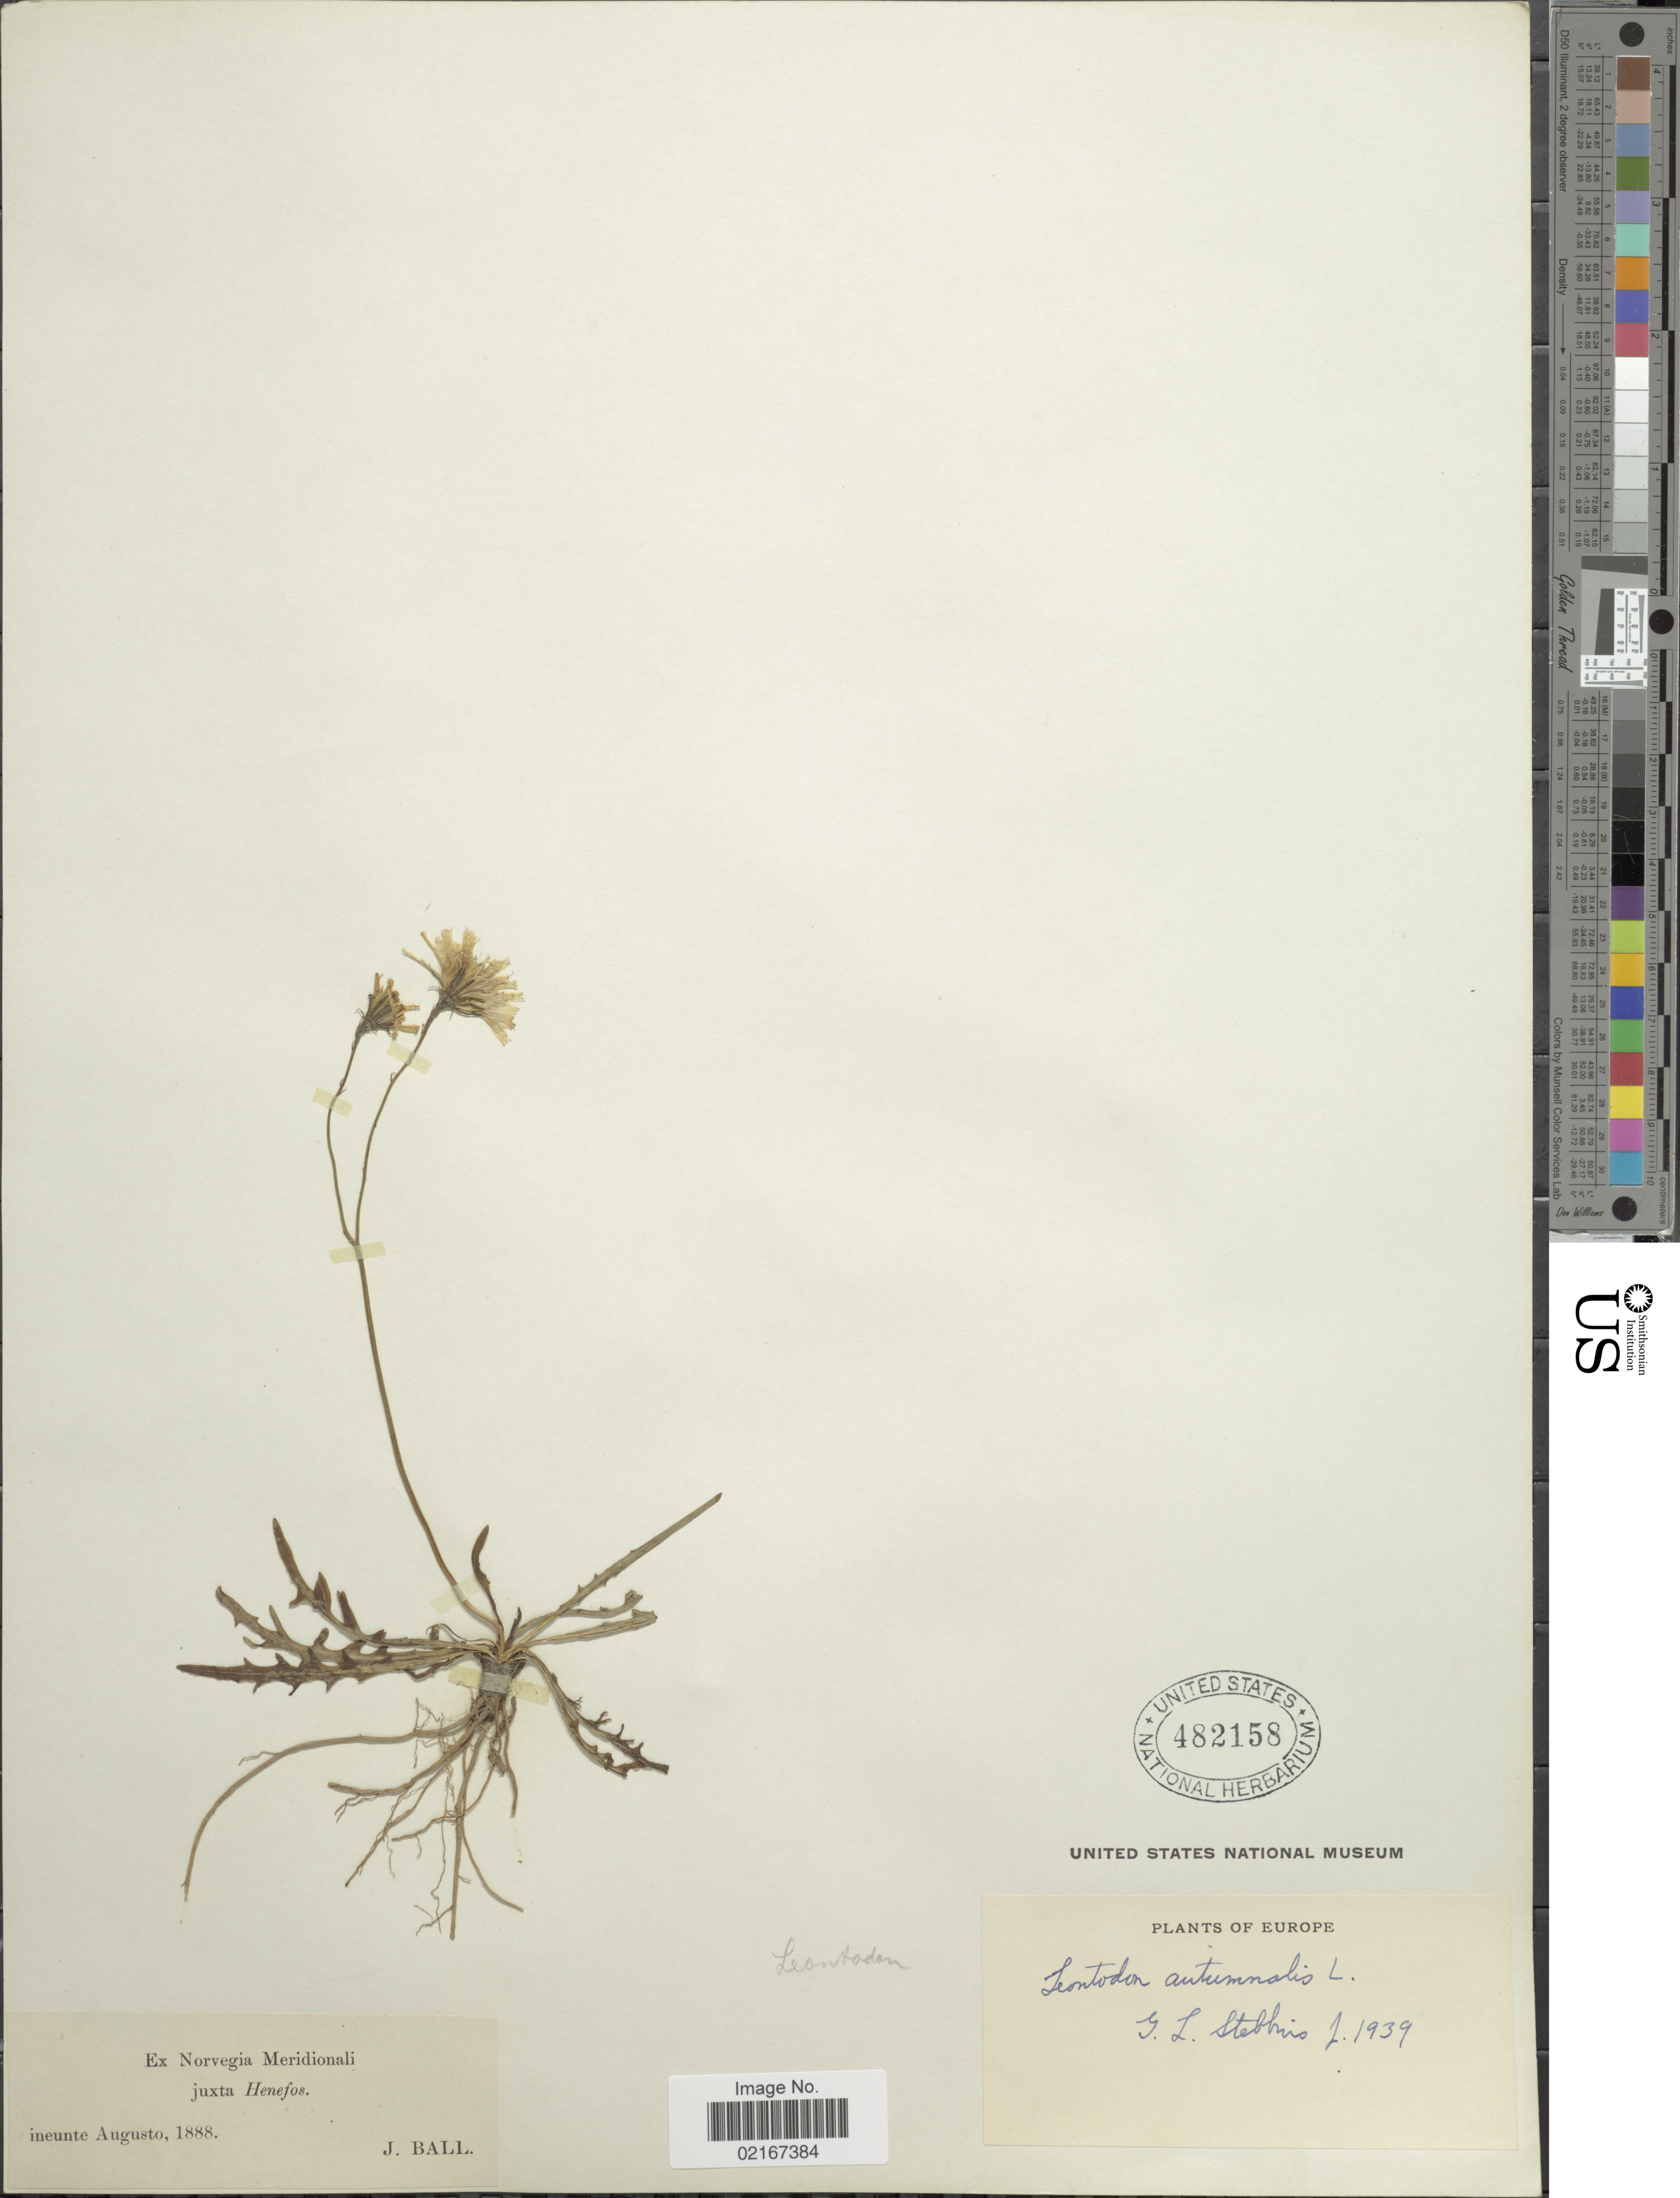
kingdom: Plantae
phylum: Tracheophyta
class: Magnoliopsida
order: Asterales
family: Asteraceae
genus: Scorzoneroides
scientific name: Scorzoneroides autumnalis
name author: (L.) Moench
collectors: J. Ball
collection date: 1888-08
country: Norway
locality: Europe, Norvegia Meridionali, juxta Henefos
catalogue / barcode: US 482158